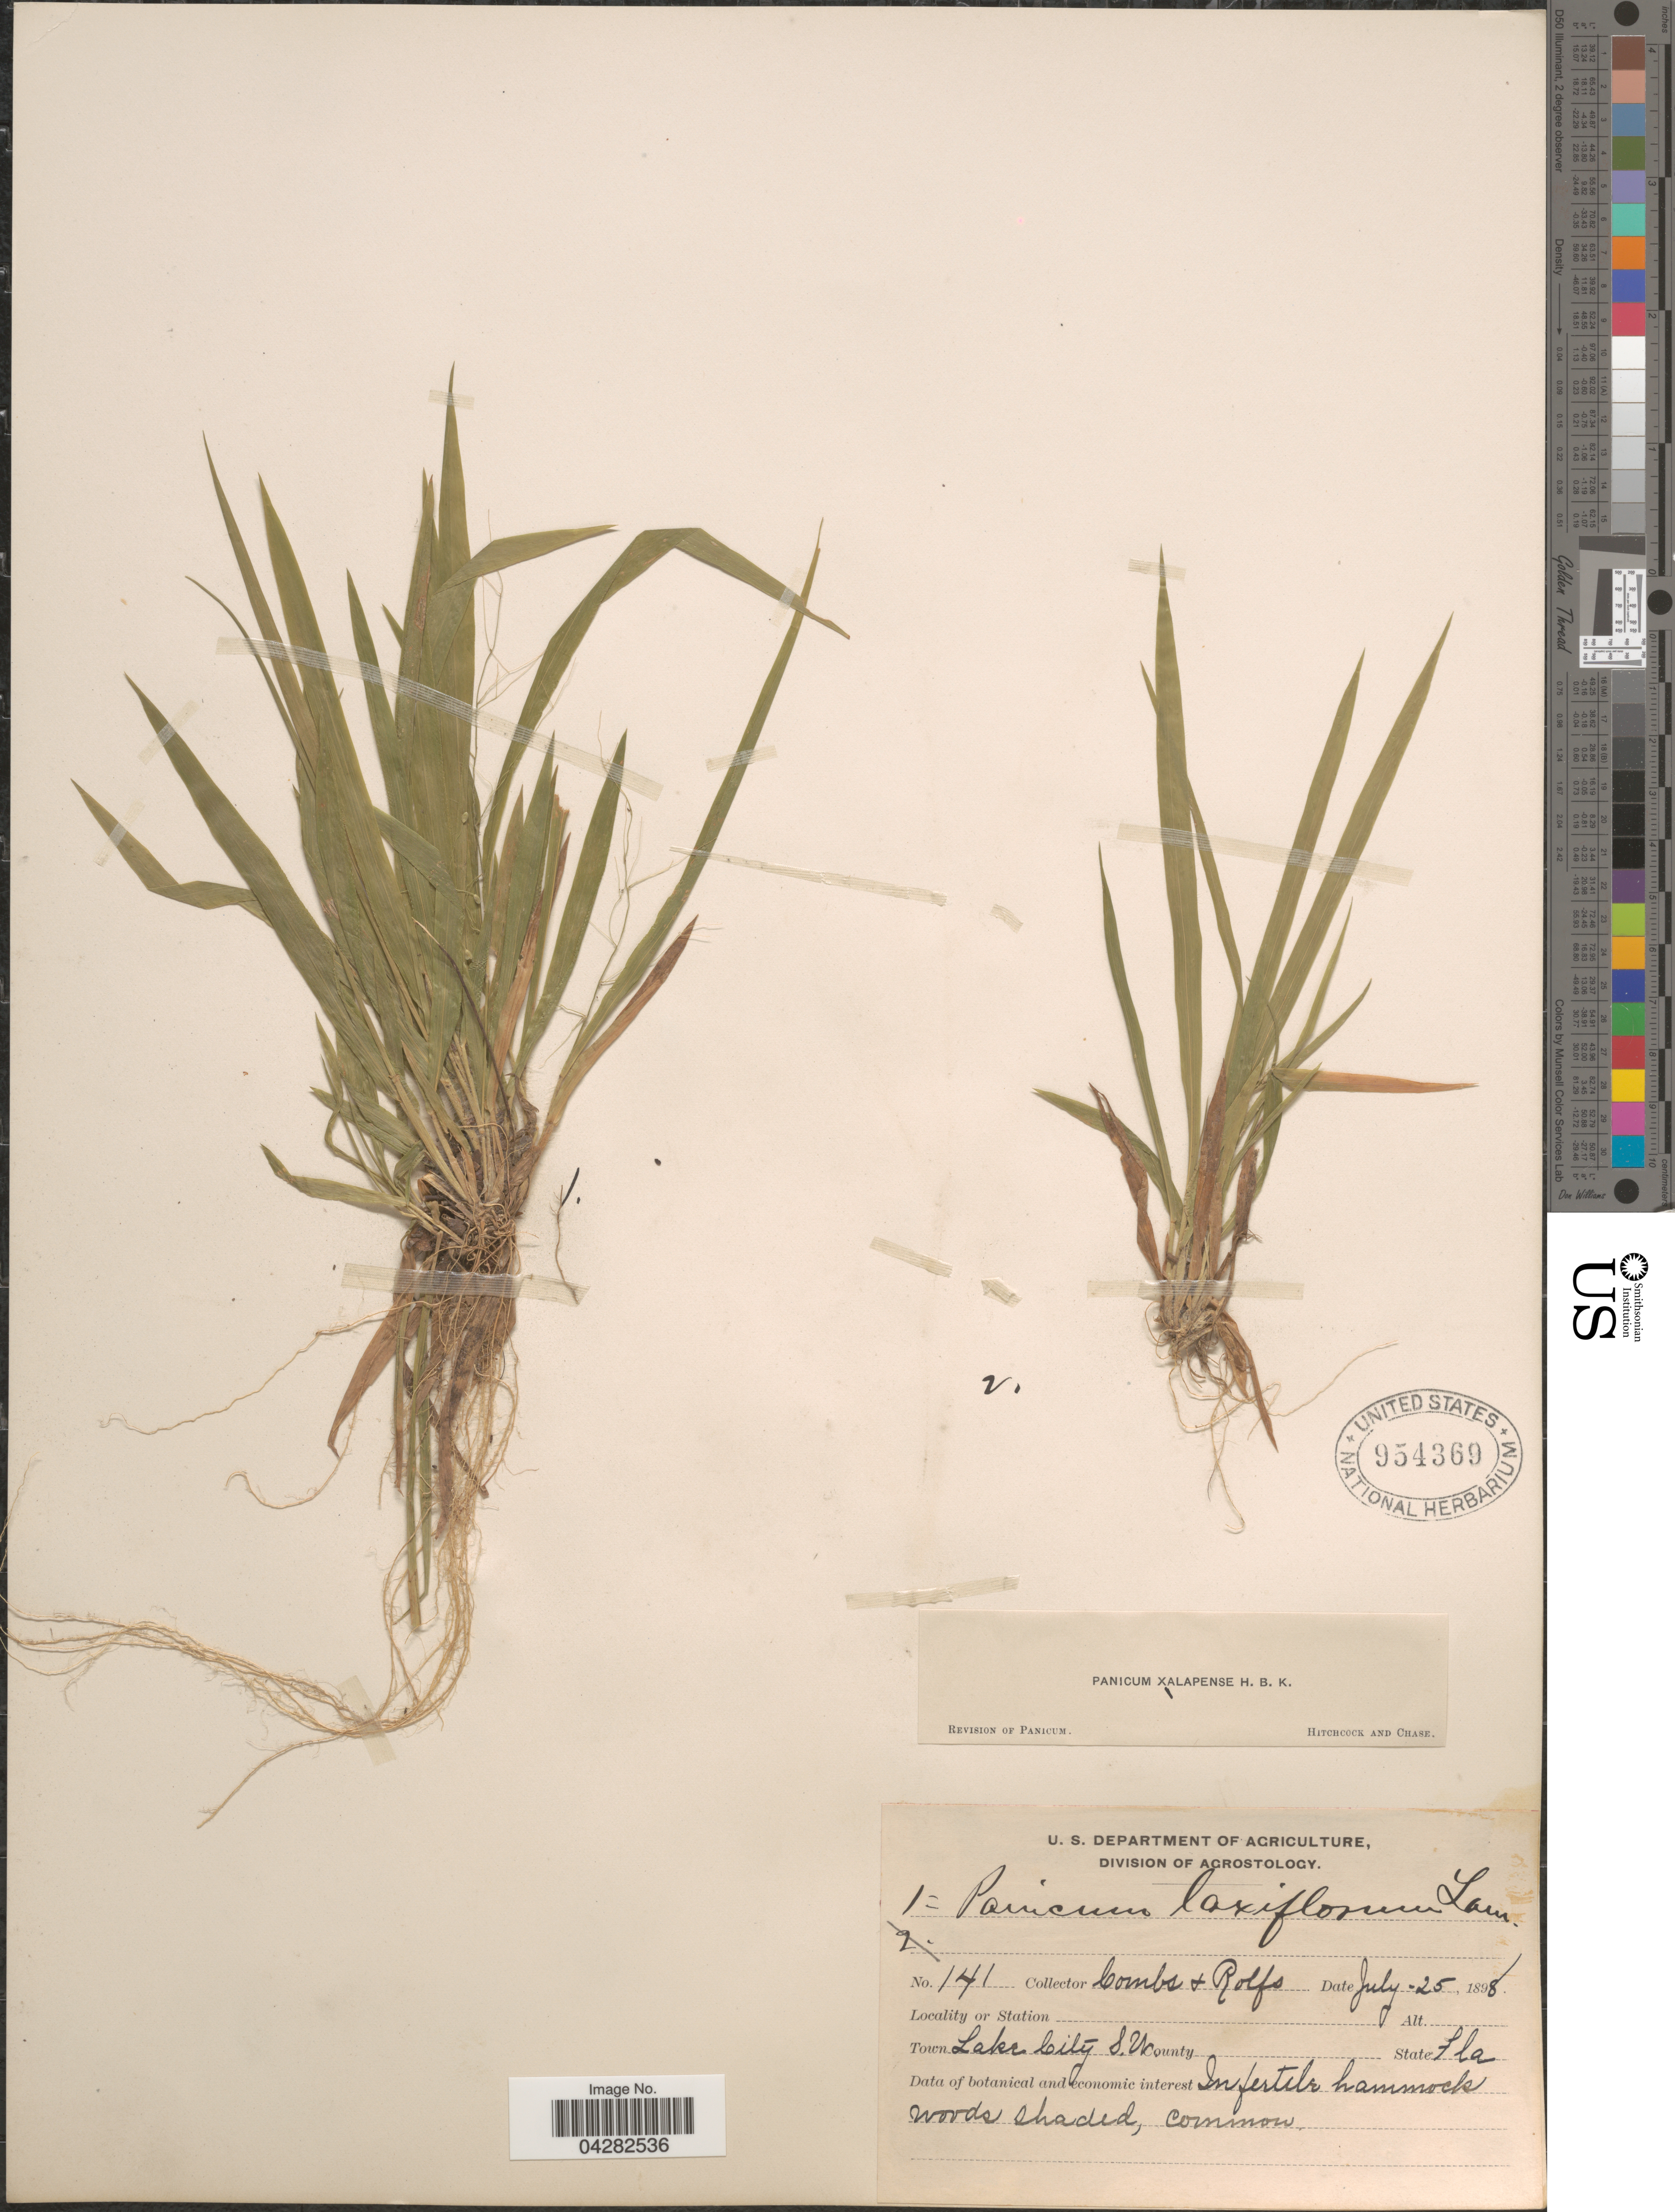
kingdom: Plantae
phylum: Tracheophyta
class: Liliopsida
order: Poales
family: Poaceae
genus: Dichanthelium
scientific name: Dichanthelium laxiflorum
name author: (Lam.) Gould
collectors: -. Combs & Rolfs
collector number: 141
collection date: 1898-07-25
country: United States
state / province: Florida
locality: Town Lake City S.W.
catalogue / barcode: US 954369